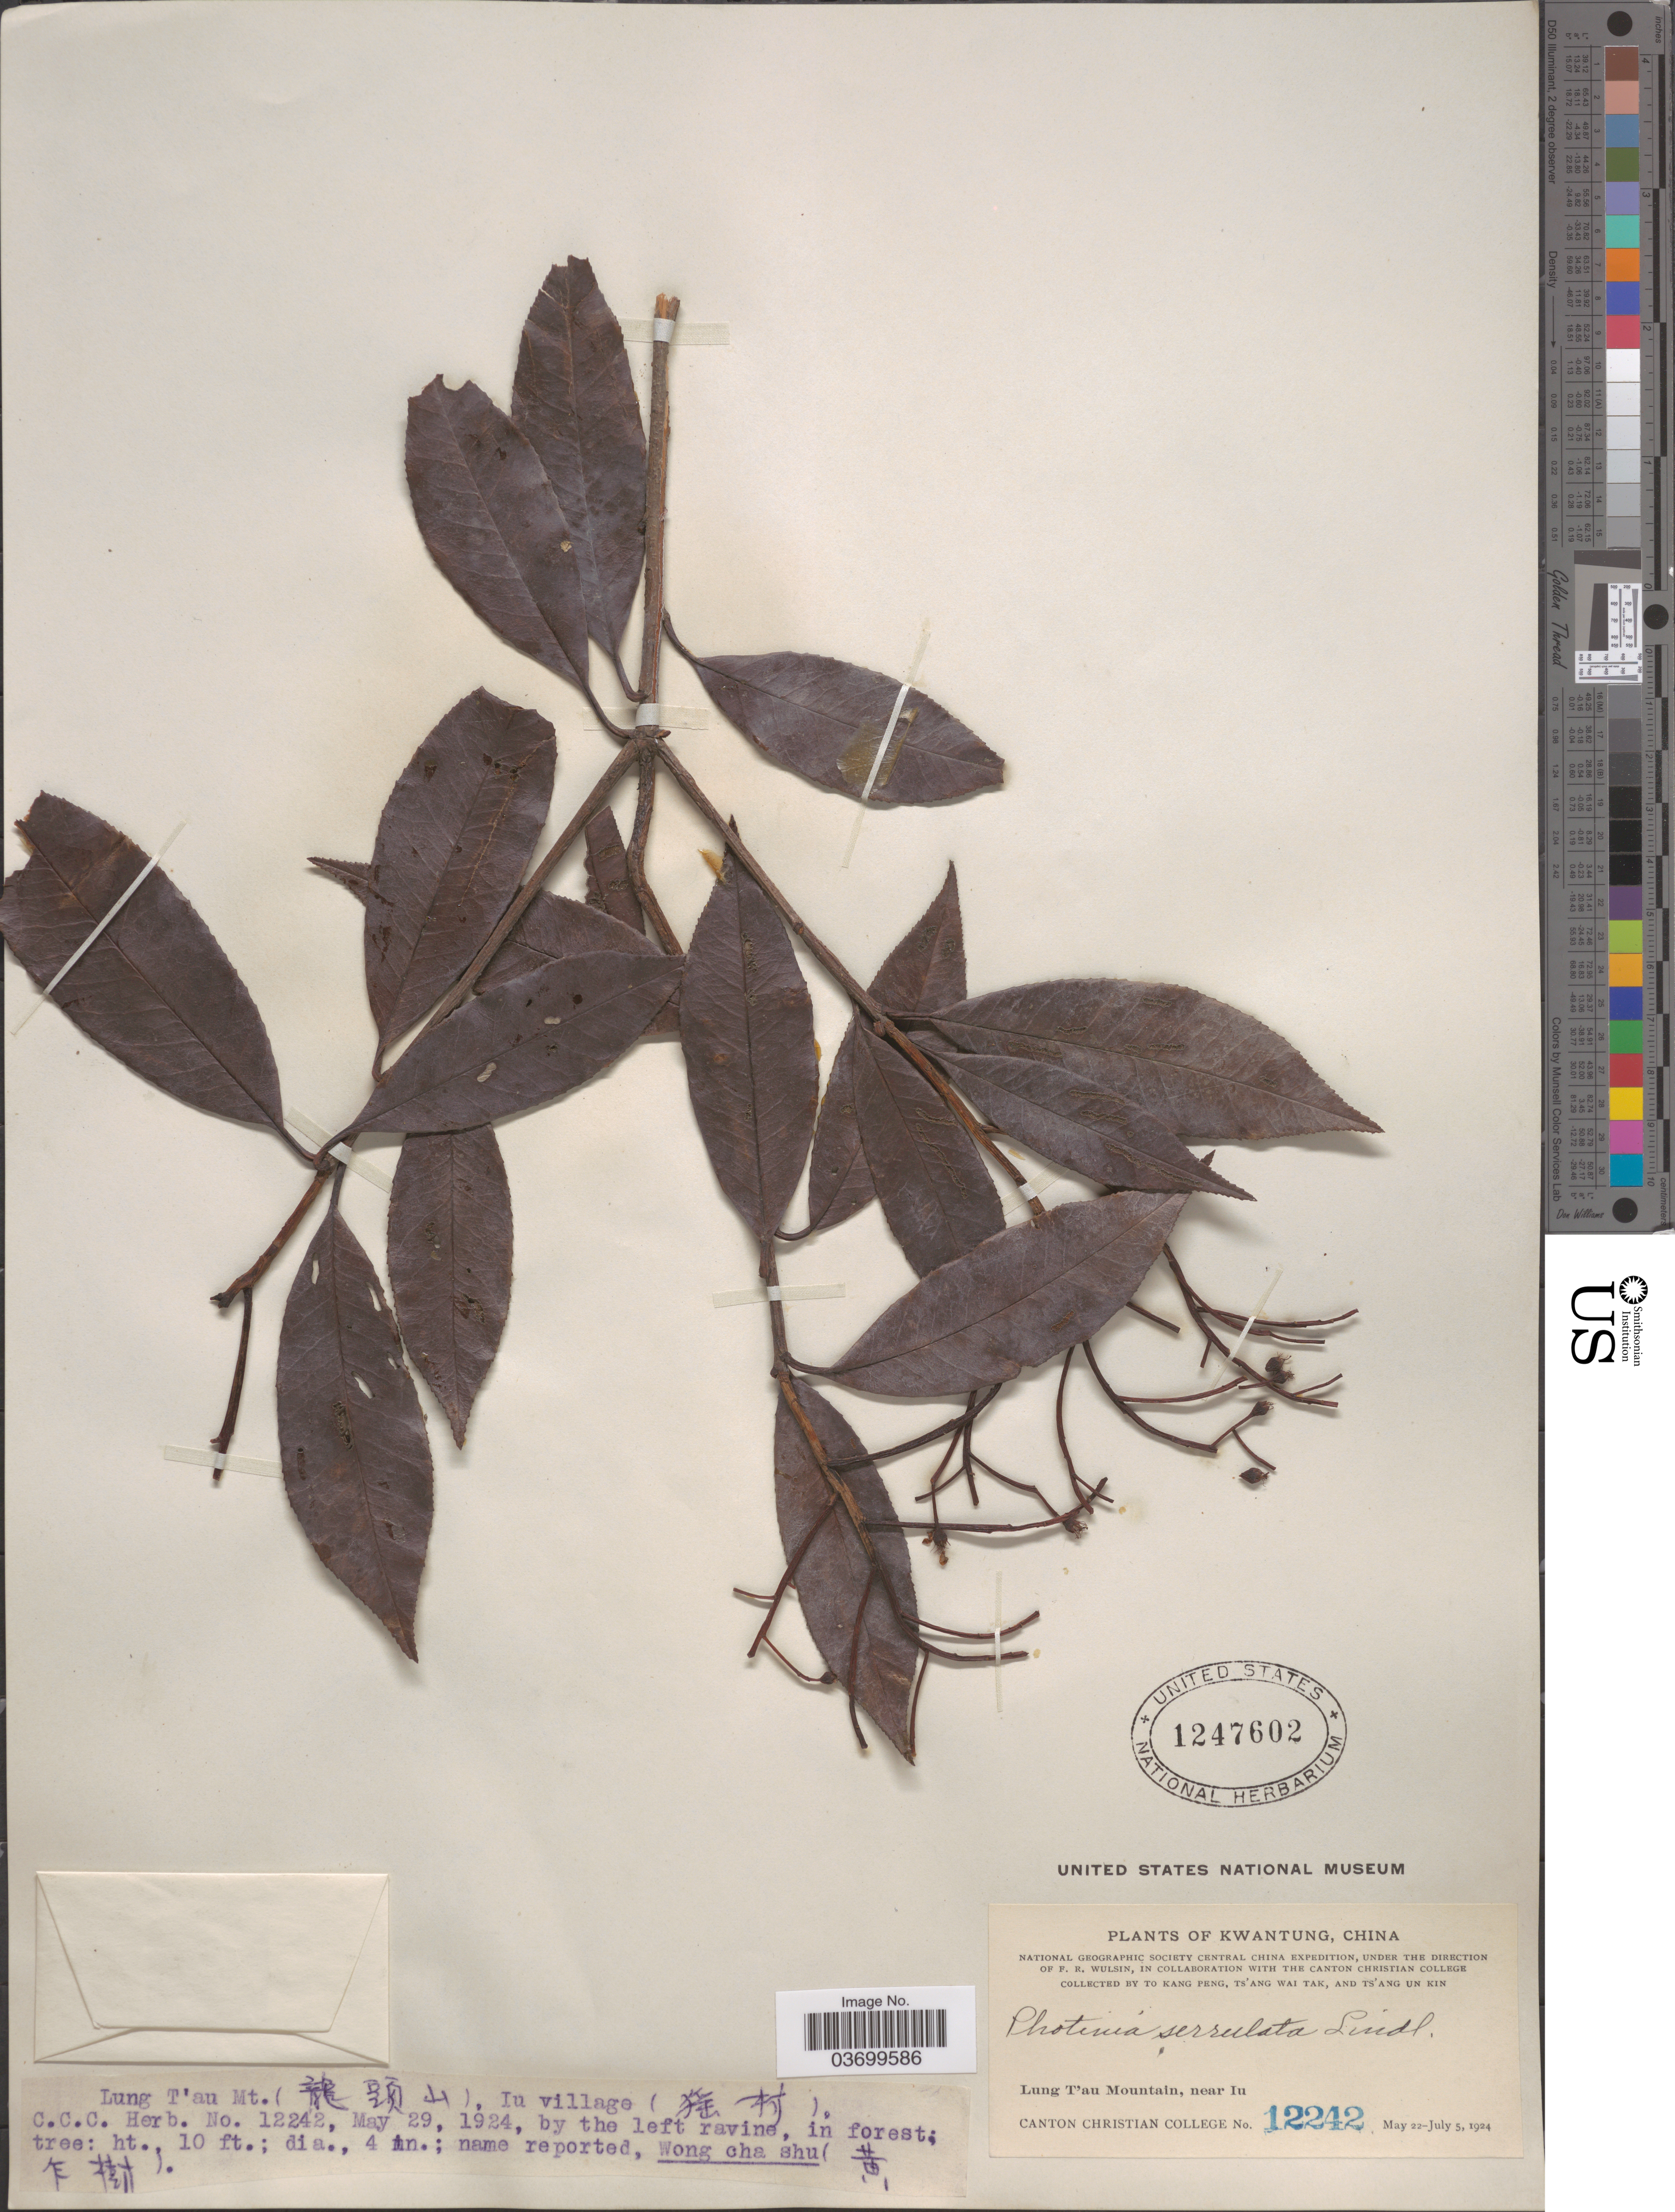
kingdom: Plantae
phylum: Tracheophyta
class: Magnoliopsida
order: Rosales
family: Rosaceae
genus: Photinia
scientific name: Photinia serrulata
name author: Franch. & Sav.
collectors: To Kang P'eng, W. T. Tsang & Ts' Ang Un Kin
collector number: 12242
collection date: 1924-05-29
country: China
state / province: Guangdong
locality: Kwantung. Lung T'au Mountain (X), near Iu village (X).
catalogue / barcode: US 1247602